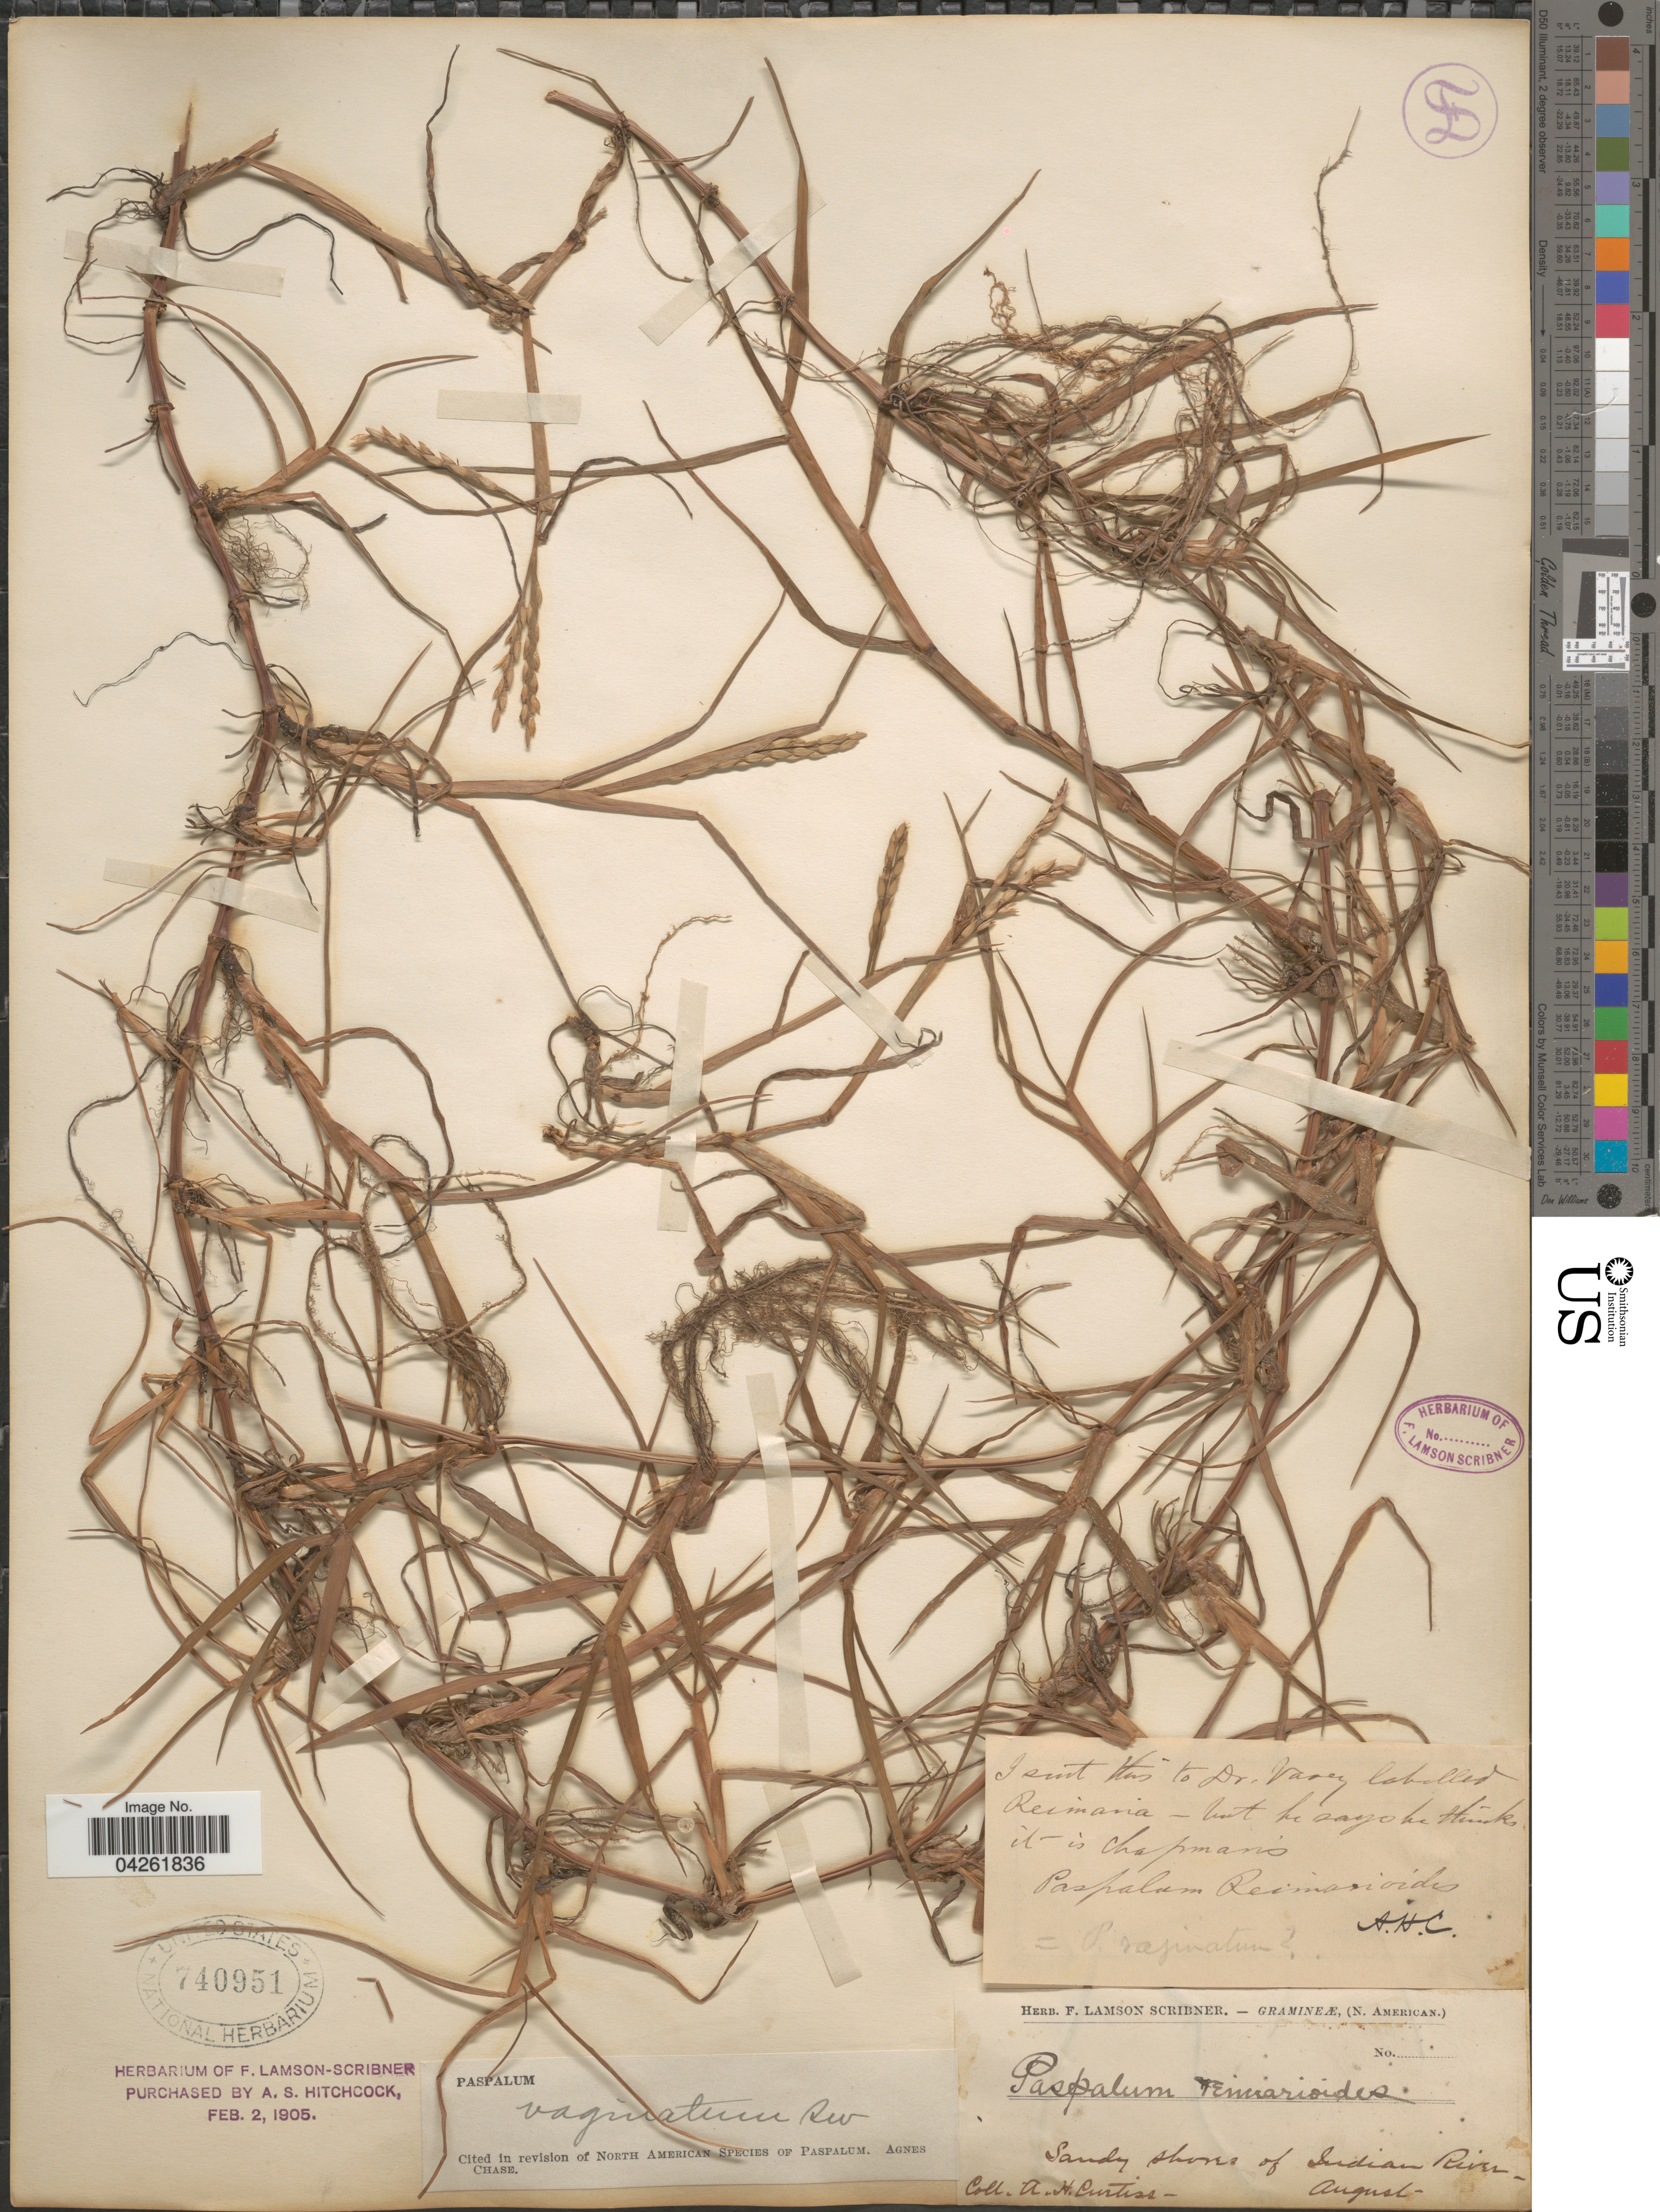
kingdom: Plantae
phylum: Tracheophyta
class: Liliopsida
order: Poales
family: Poaceae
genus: Paspalum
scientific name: Paspalum distichum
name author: L.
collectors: A. H. Curtiss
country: United States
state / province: Florida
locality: Sandy shore of Indian River.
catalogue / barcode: US 740951